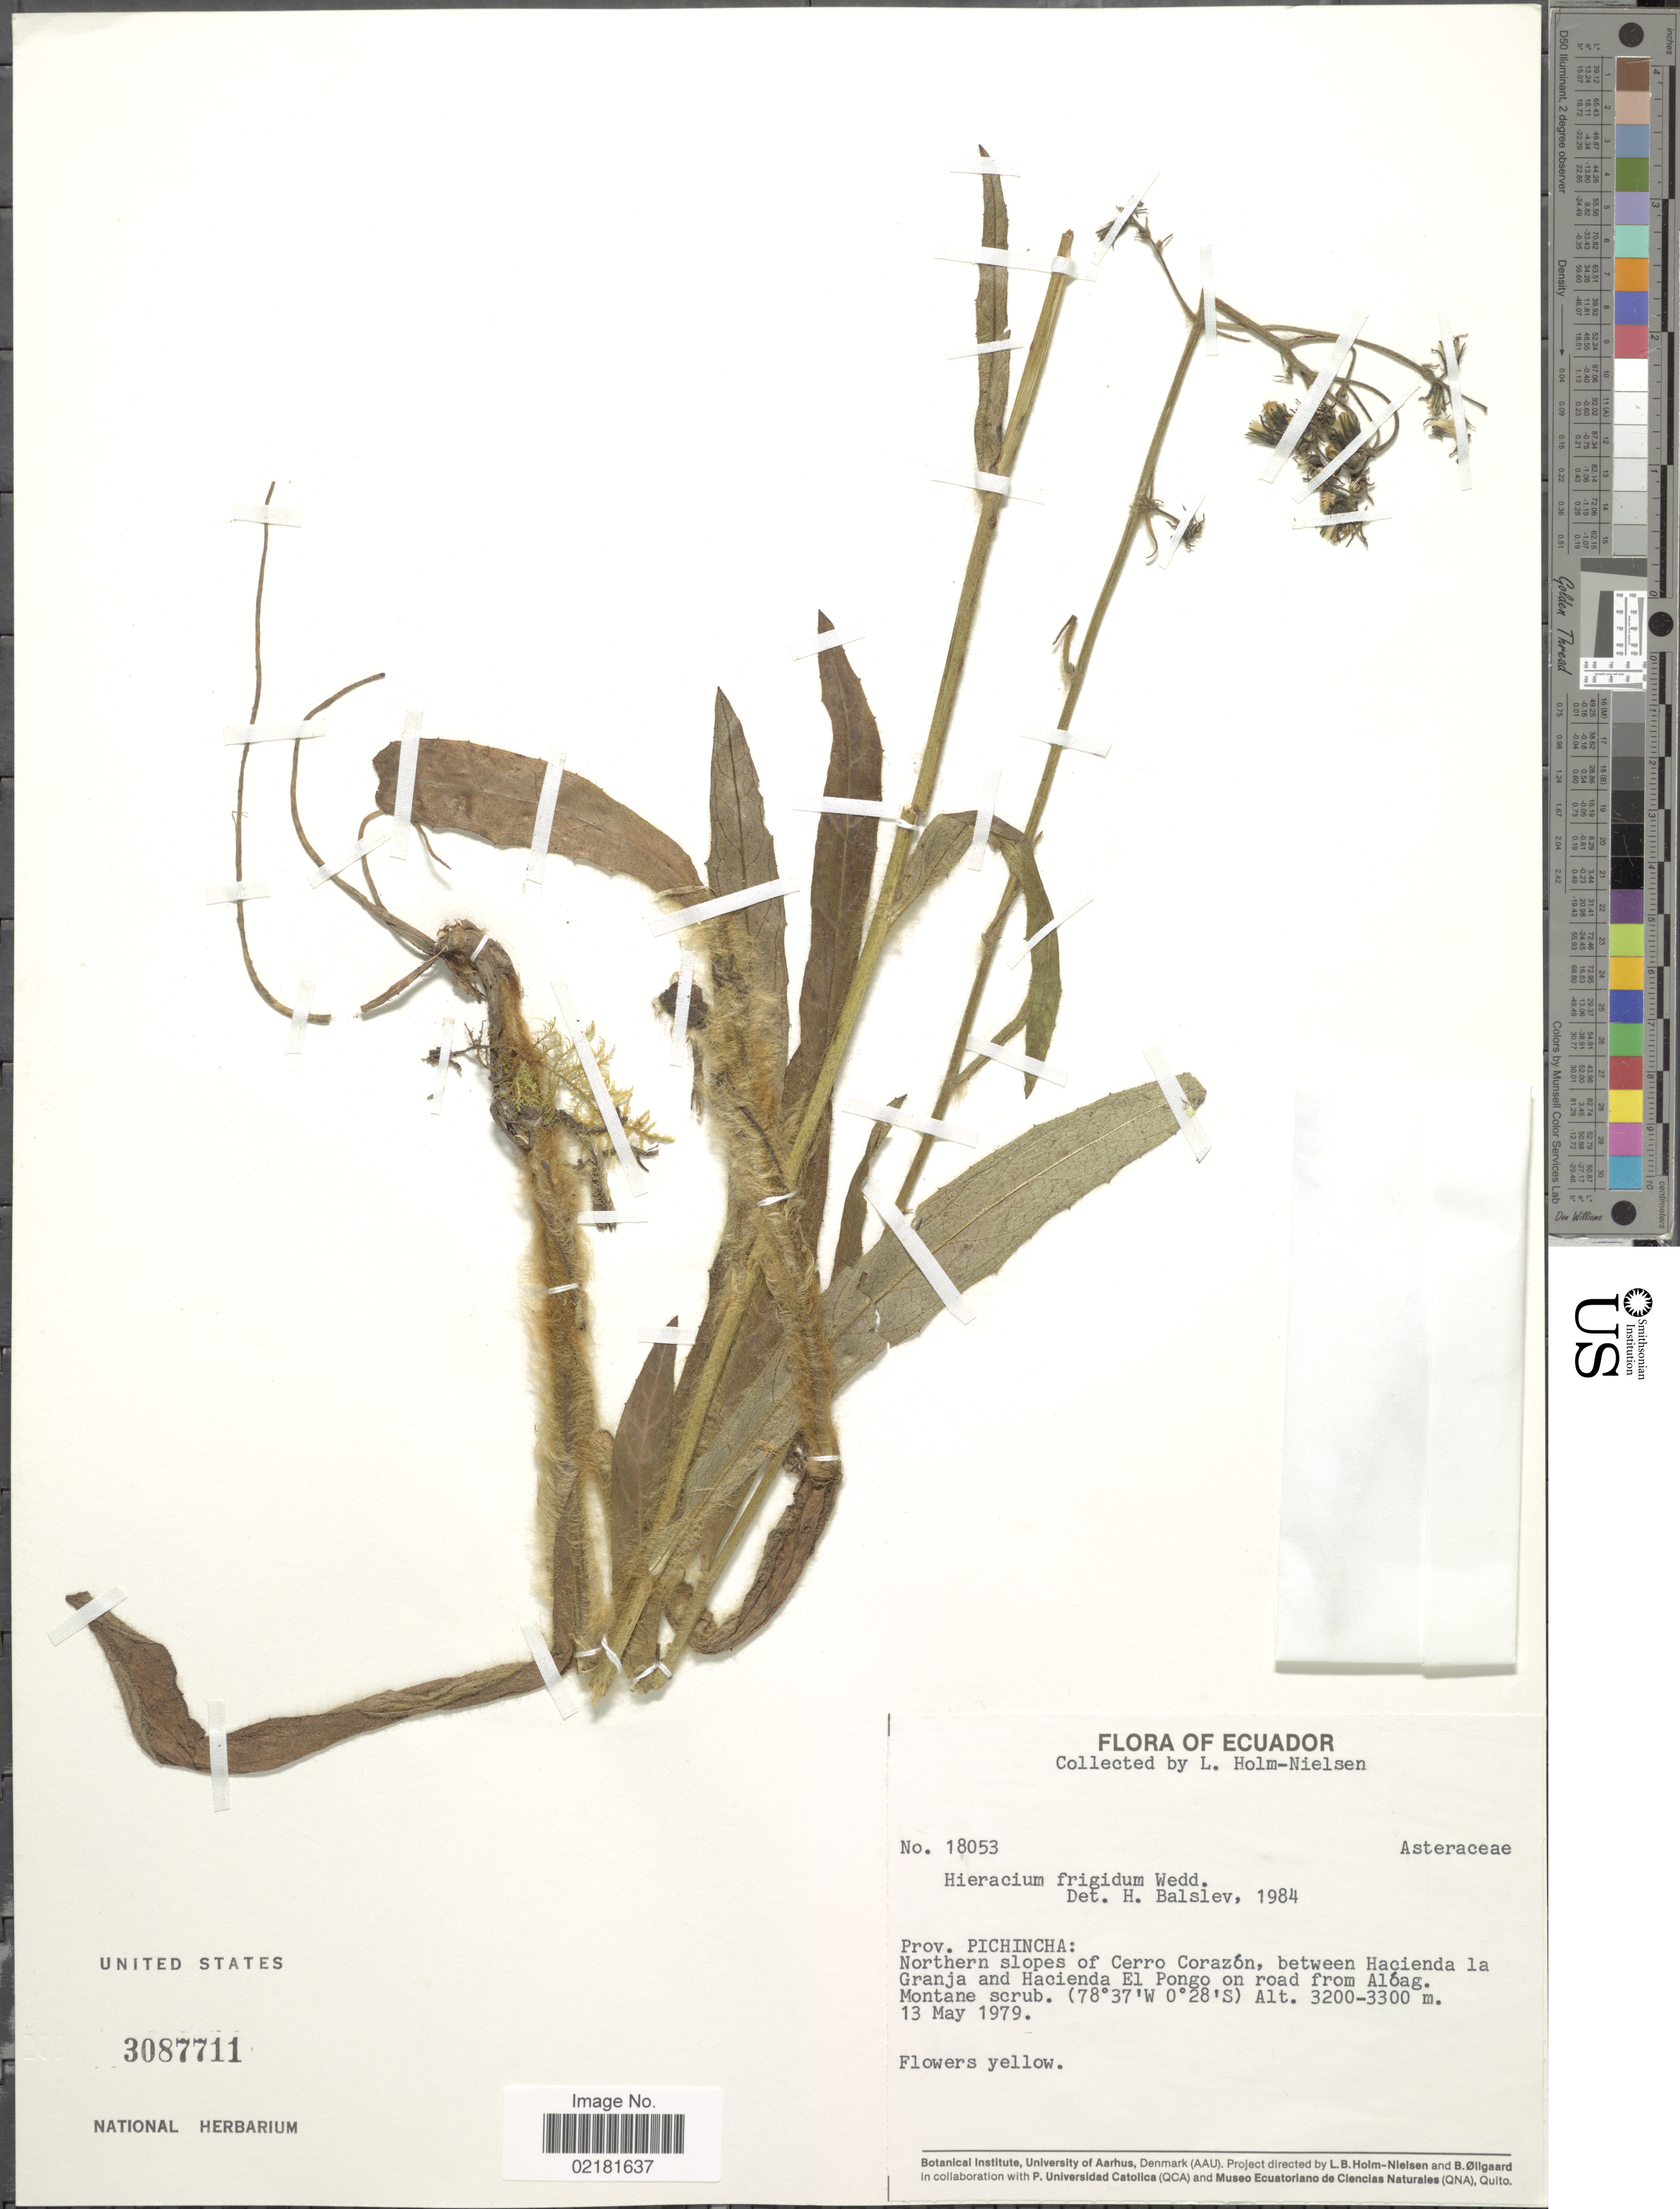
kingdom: Plantae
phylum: Tracheophyta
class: Magnoliopsida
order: Asterales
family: Asteraceae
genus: Hieracium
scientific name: Hieracium jubatum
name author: Fr.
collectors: L. B. Holm-Nielsen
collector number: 18053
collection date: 1979-05-13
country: Ecuador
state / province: Pichincha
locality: Northern slopes of Cerro Corazon, between Hacienda la Granja and Hacienda El Pongo on road from Aloag, montane scrub.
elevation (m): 3200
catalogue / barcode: US 3087711